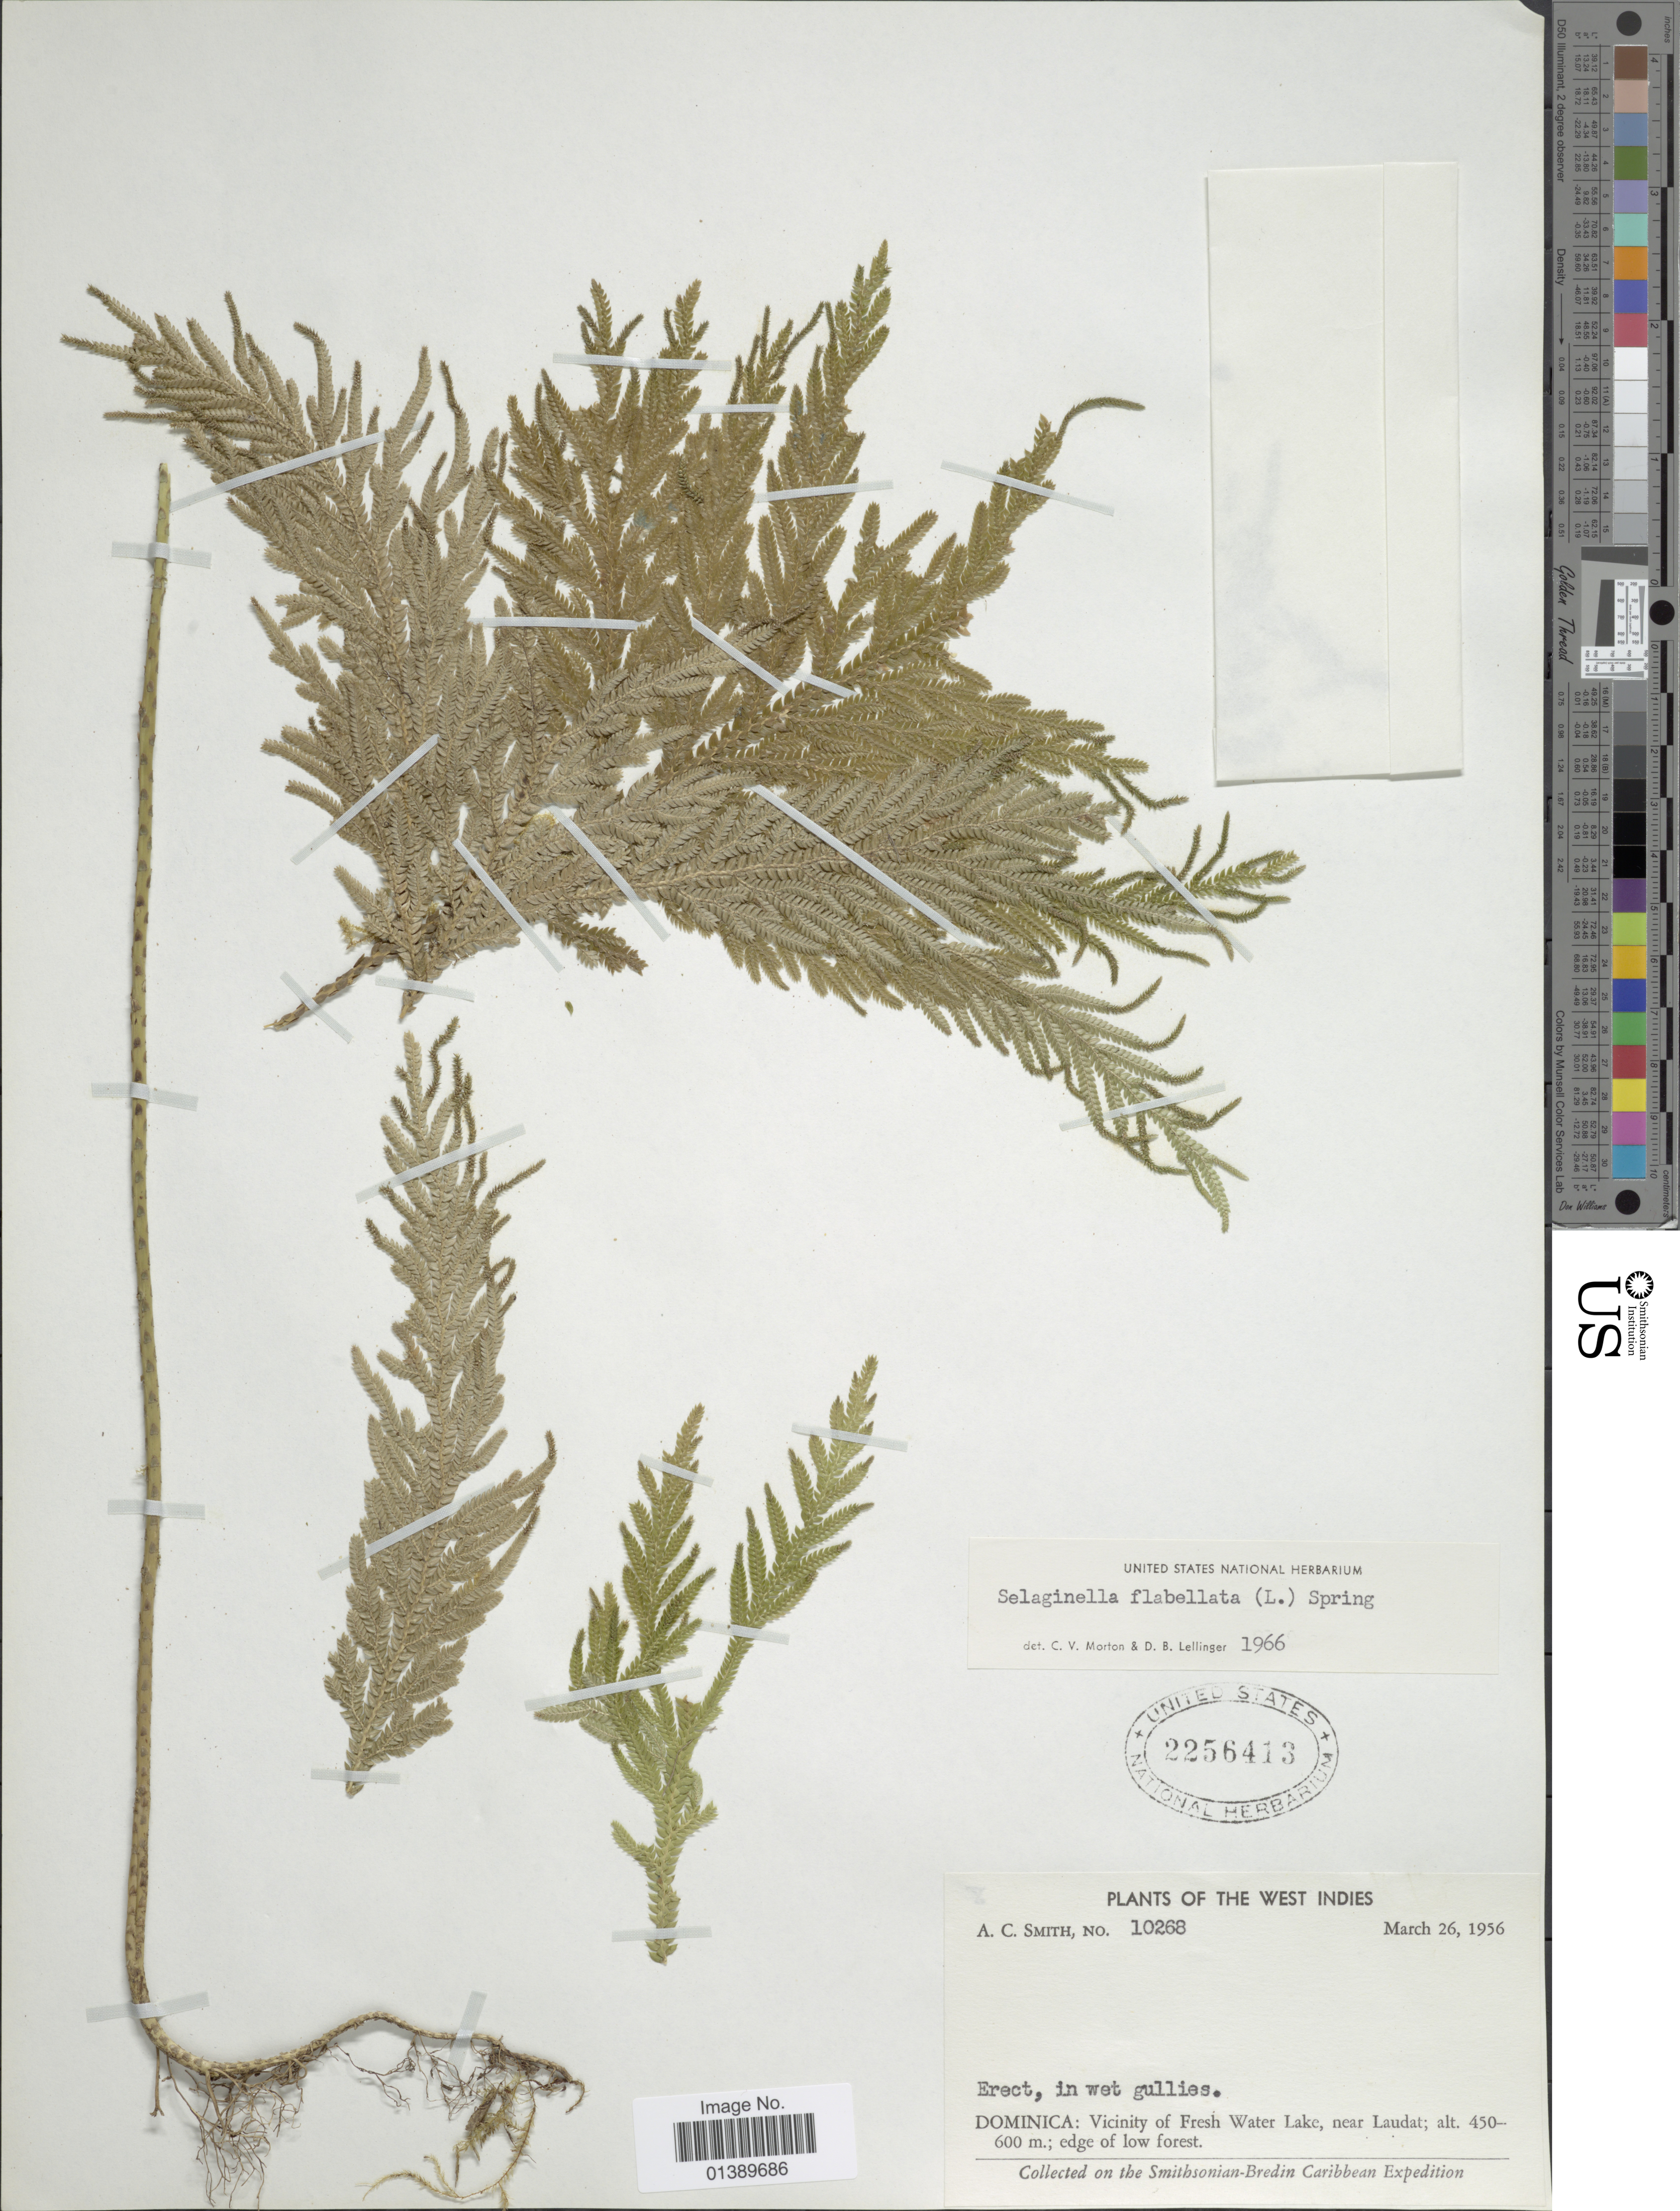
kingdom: Plantae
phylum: Tracheophyta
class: Lycopodiopsida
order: Selaginellales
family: Selaginellaceae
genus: Selaginella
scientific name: Selaginella flabellata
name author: L.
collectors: A. C. Smith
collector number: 10268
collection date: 1956-03-26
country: Dominica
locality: The West Indies, Vicinity of Fresh Water Lake, near Laudat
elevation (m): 450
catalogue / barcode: US 2256413